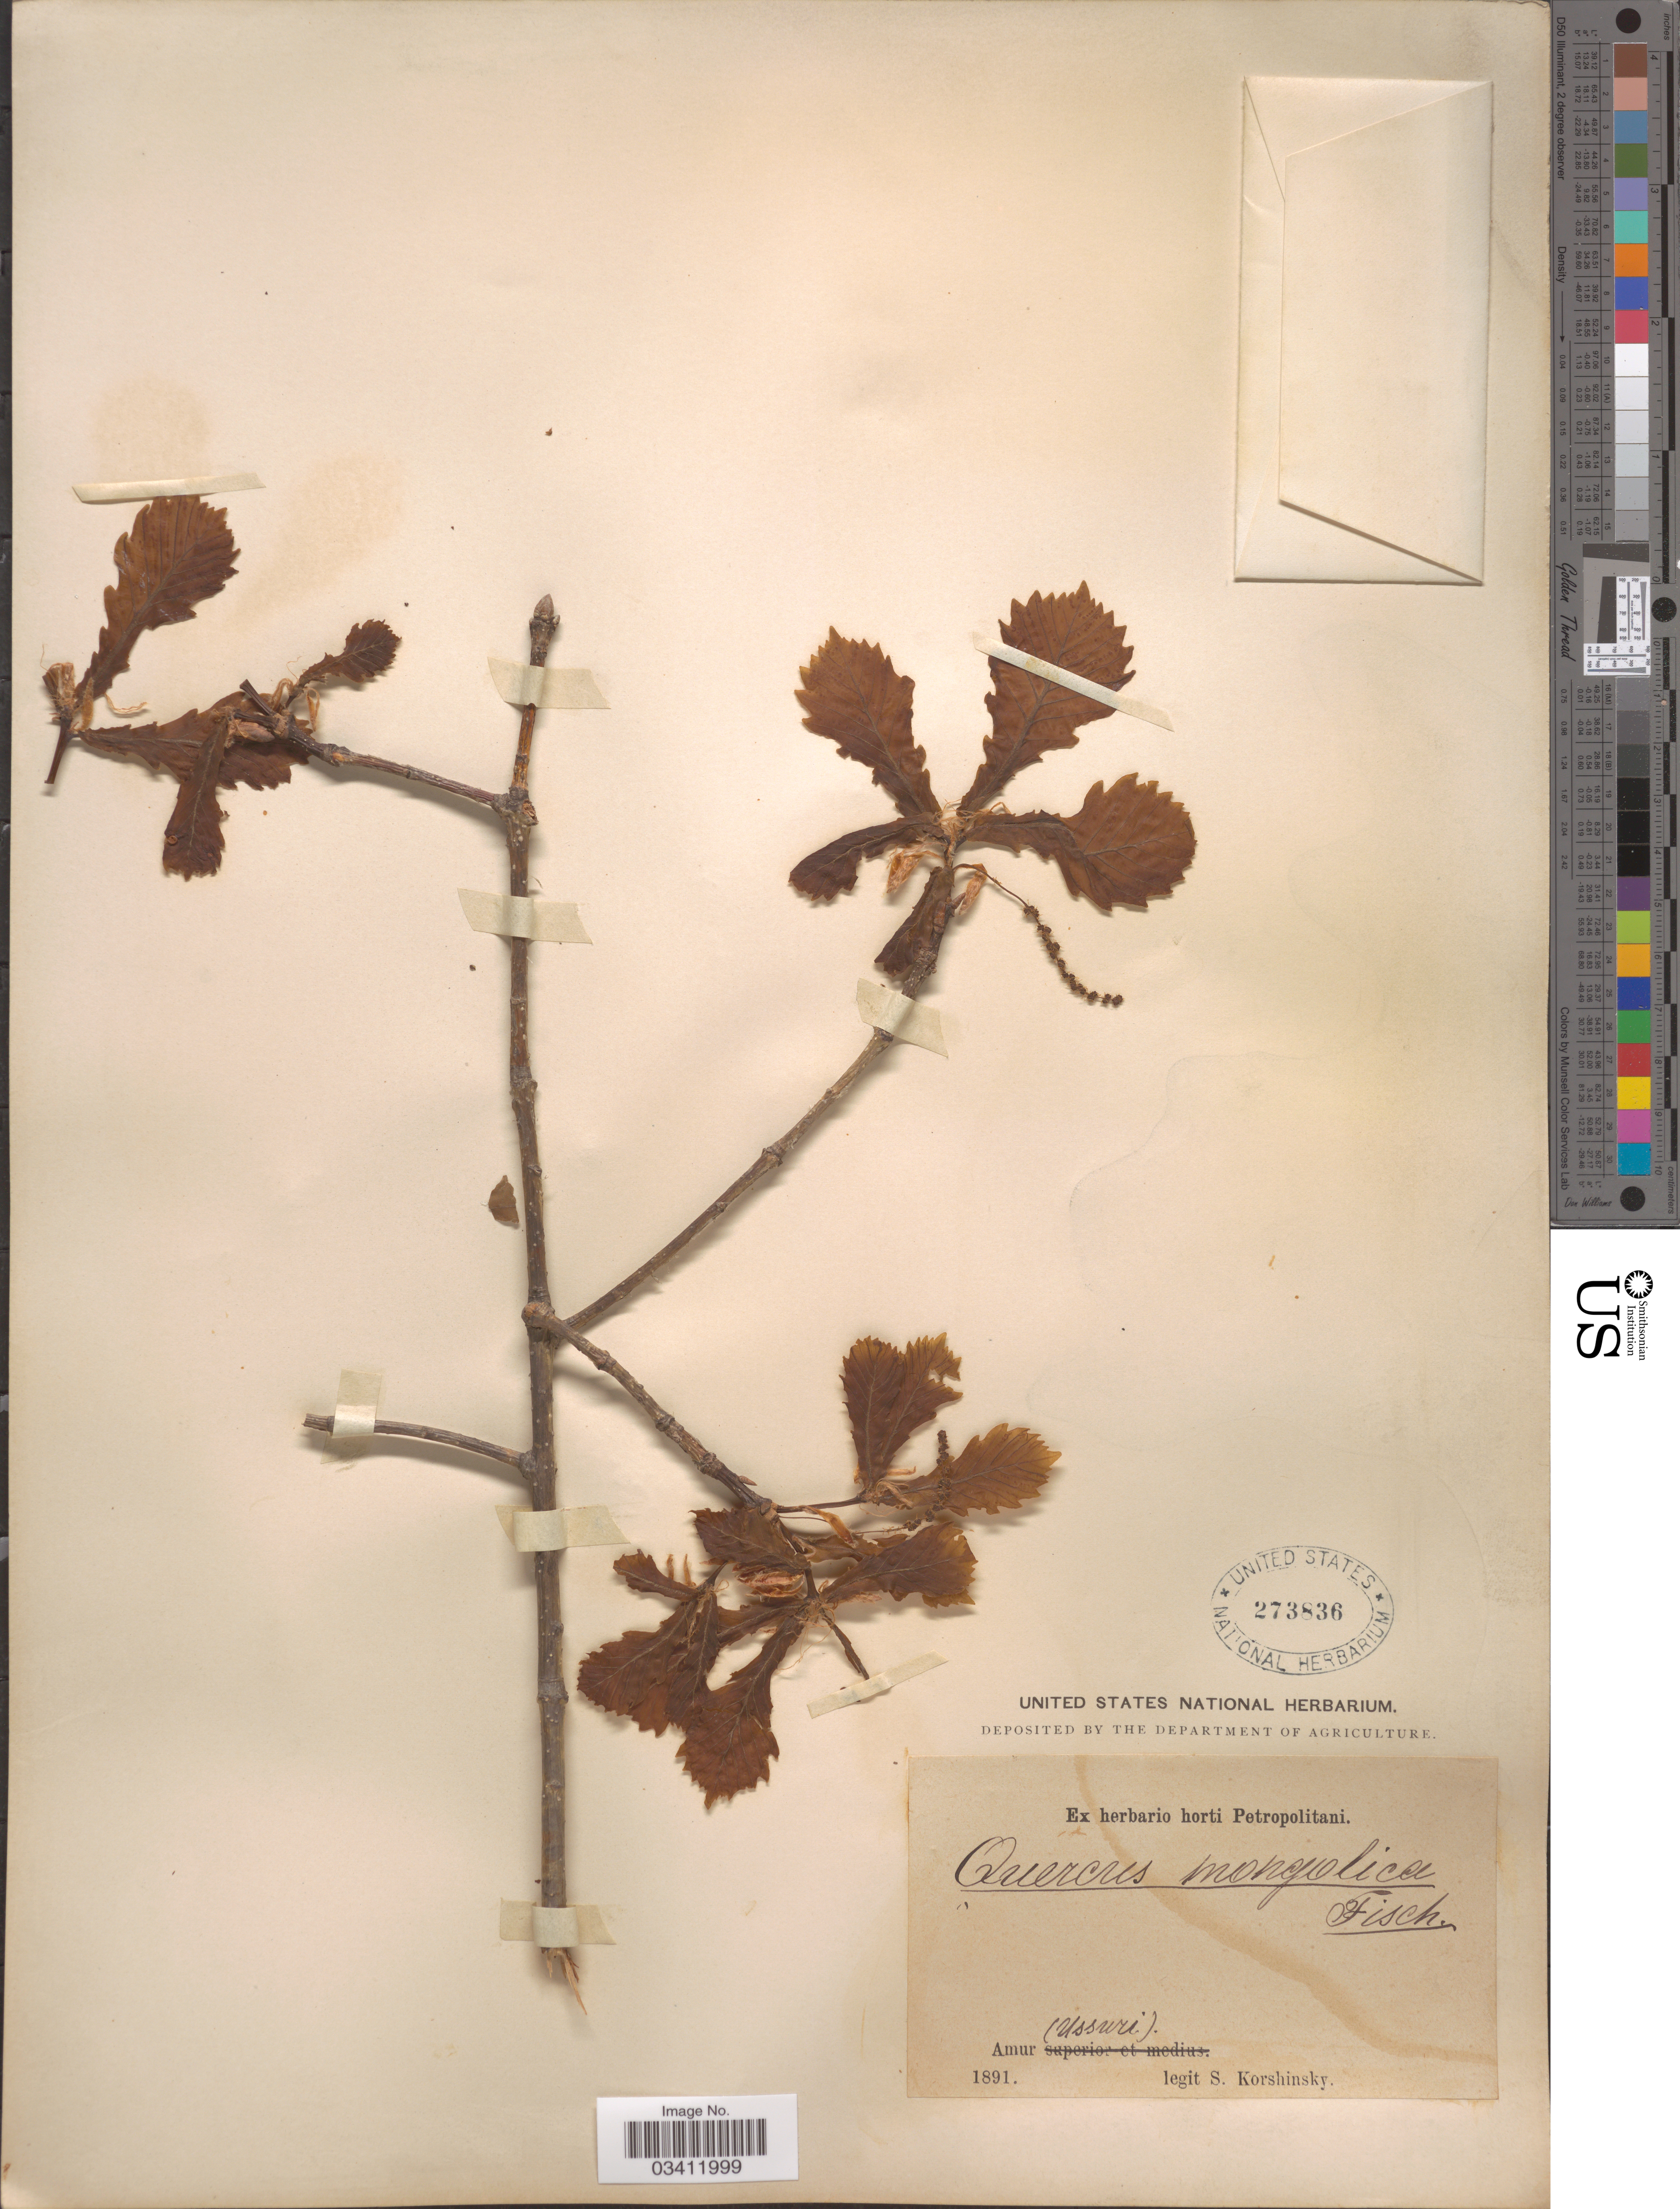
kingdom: Plantae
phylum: Tracheophyta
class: Magnoliopsida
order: Fagales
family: Fagaceae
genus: Quercus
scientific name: Quercus mongolica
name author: Fisch. ex Ledeb.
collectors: S. I. Korshinsky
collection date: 1891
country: Russian Federation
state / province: Amur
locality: Amur (Ussuri).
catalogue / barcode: US 273836